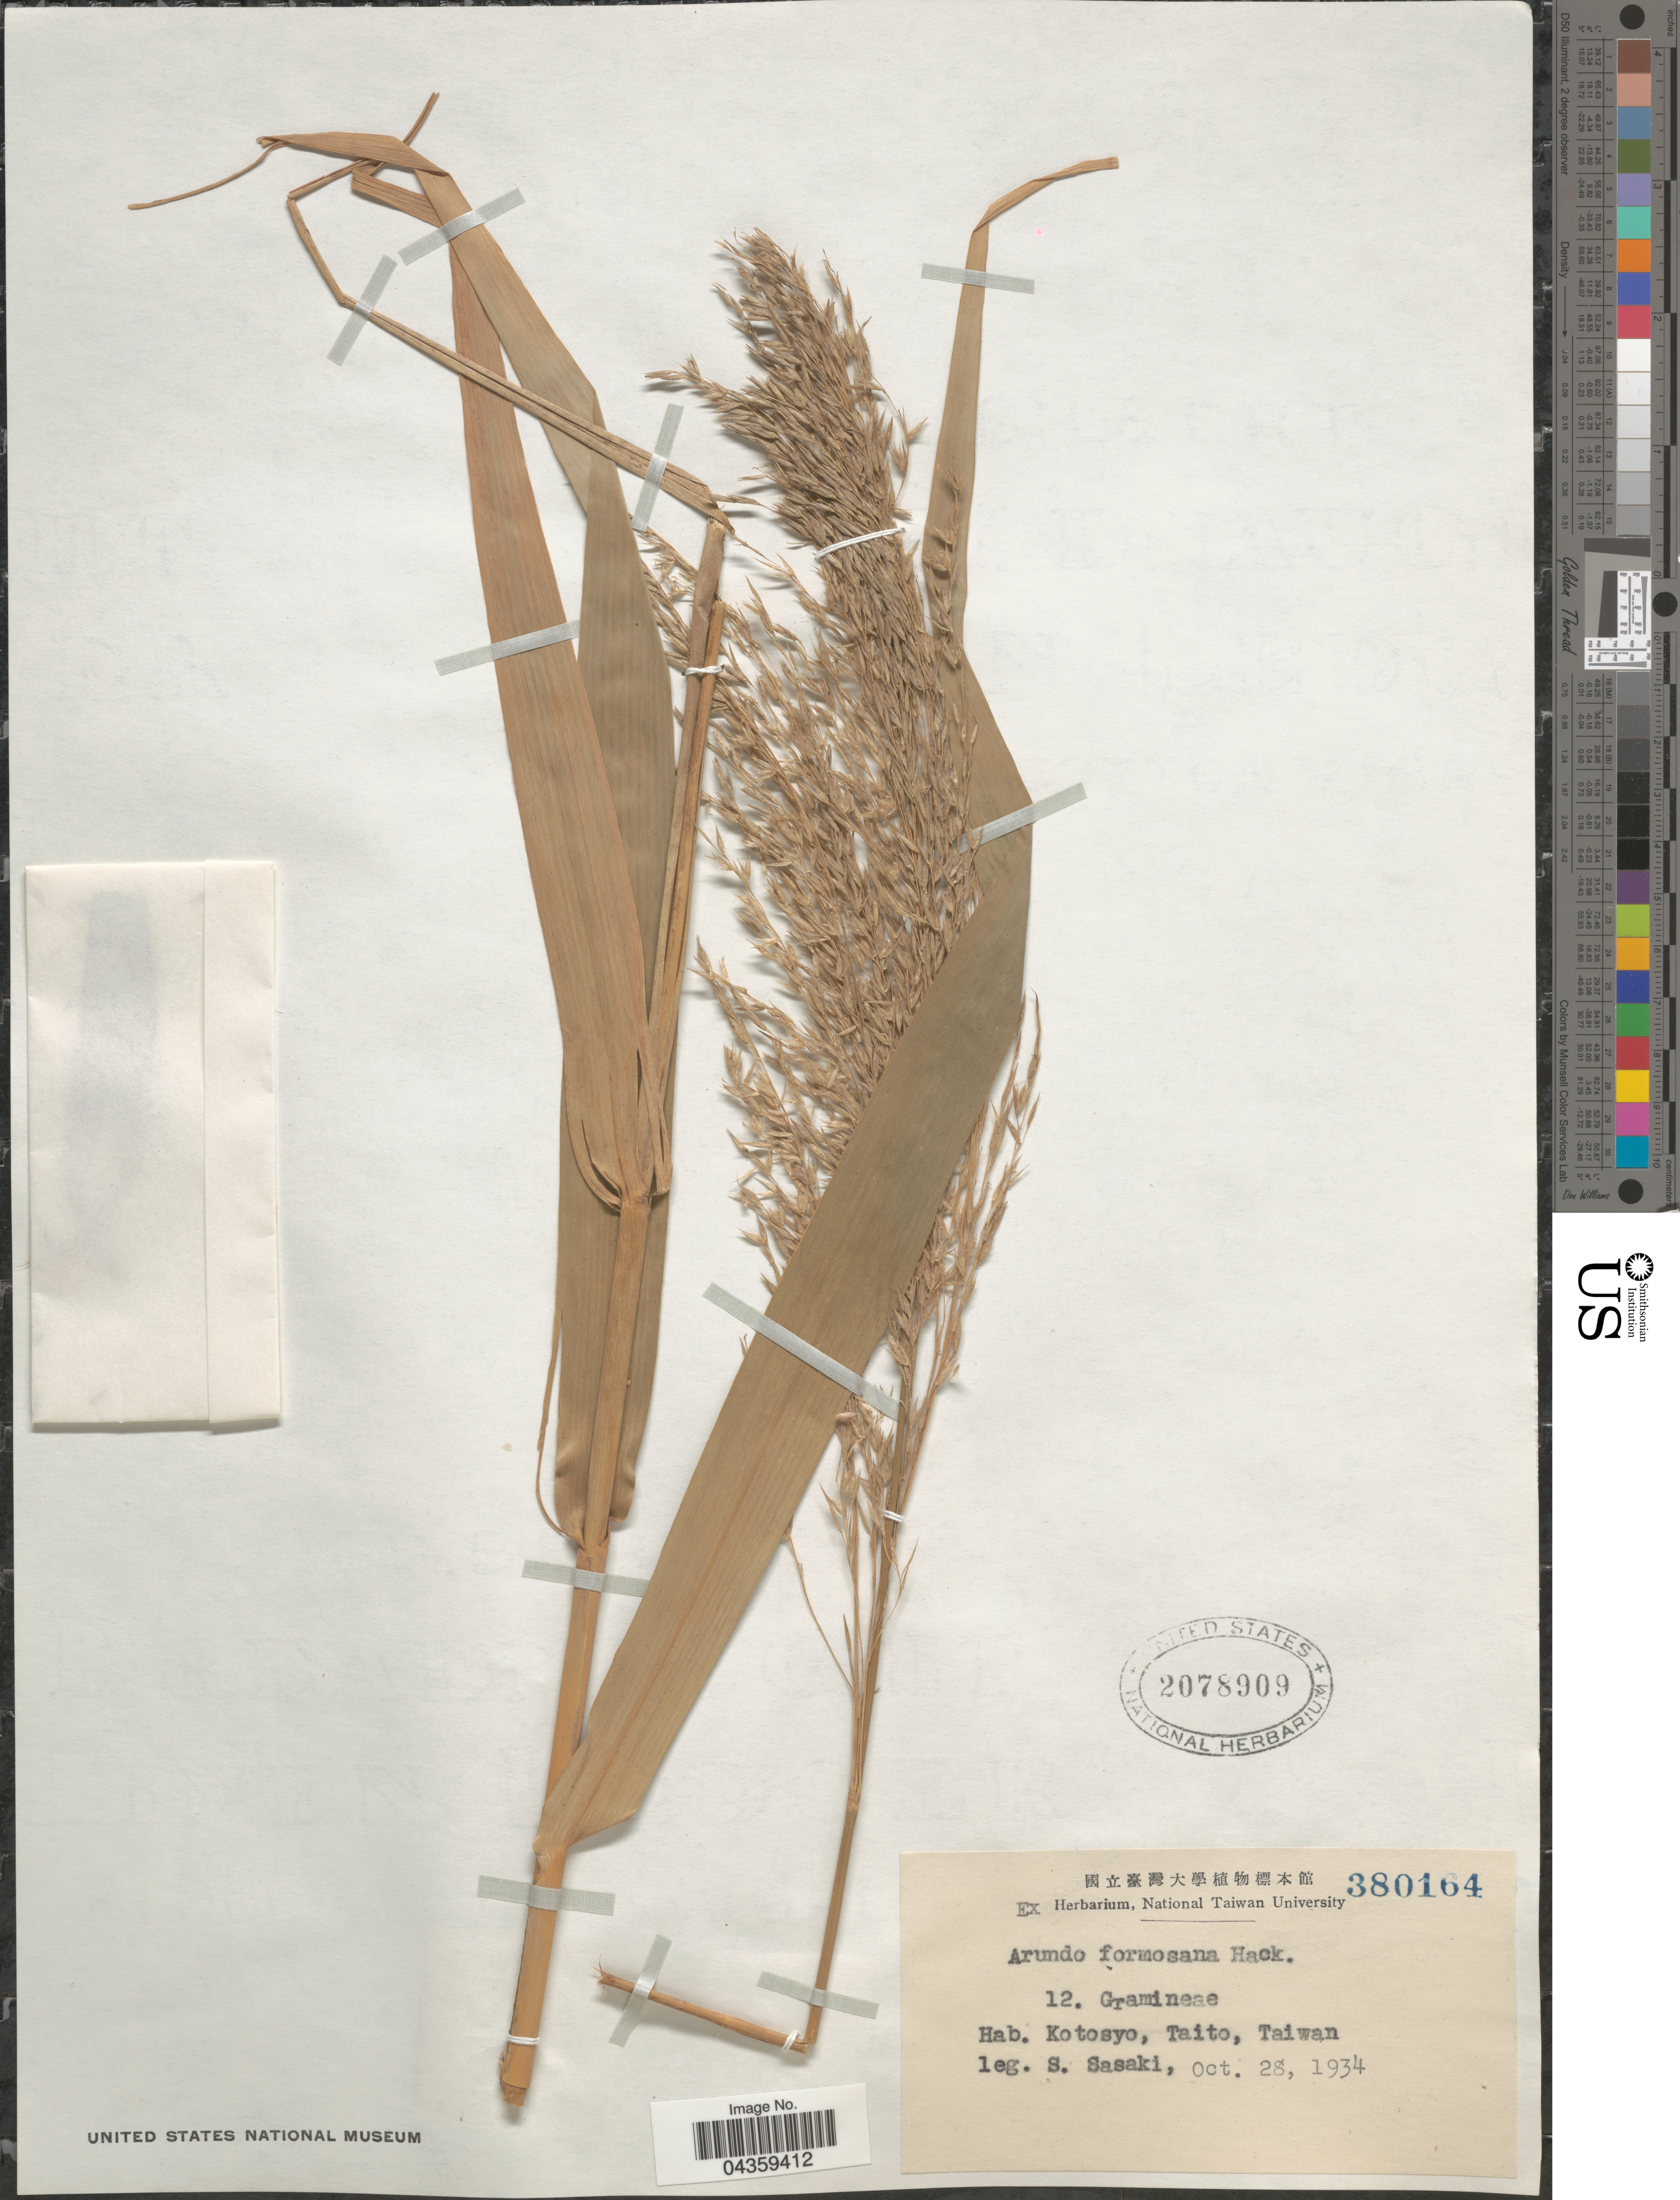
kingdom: Plantae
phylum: Tracheophyta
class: Liliopsida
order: Poales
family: Poaceae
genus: Arundo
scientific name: Arundo formosana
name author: Hack.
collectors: S. Sasaki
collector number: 12/380164?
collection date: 1934-10-28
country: Taiwan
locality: Kotosyo, Taito.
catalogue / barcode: US 2078909